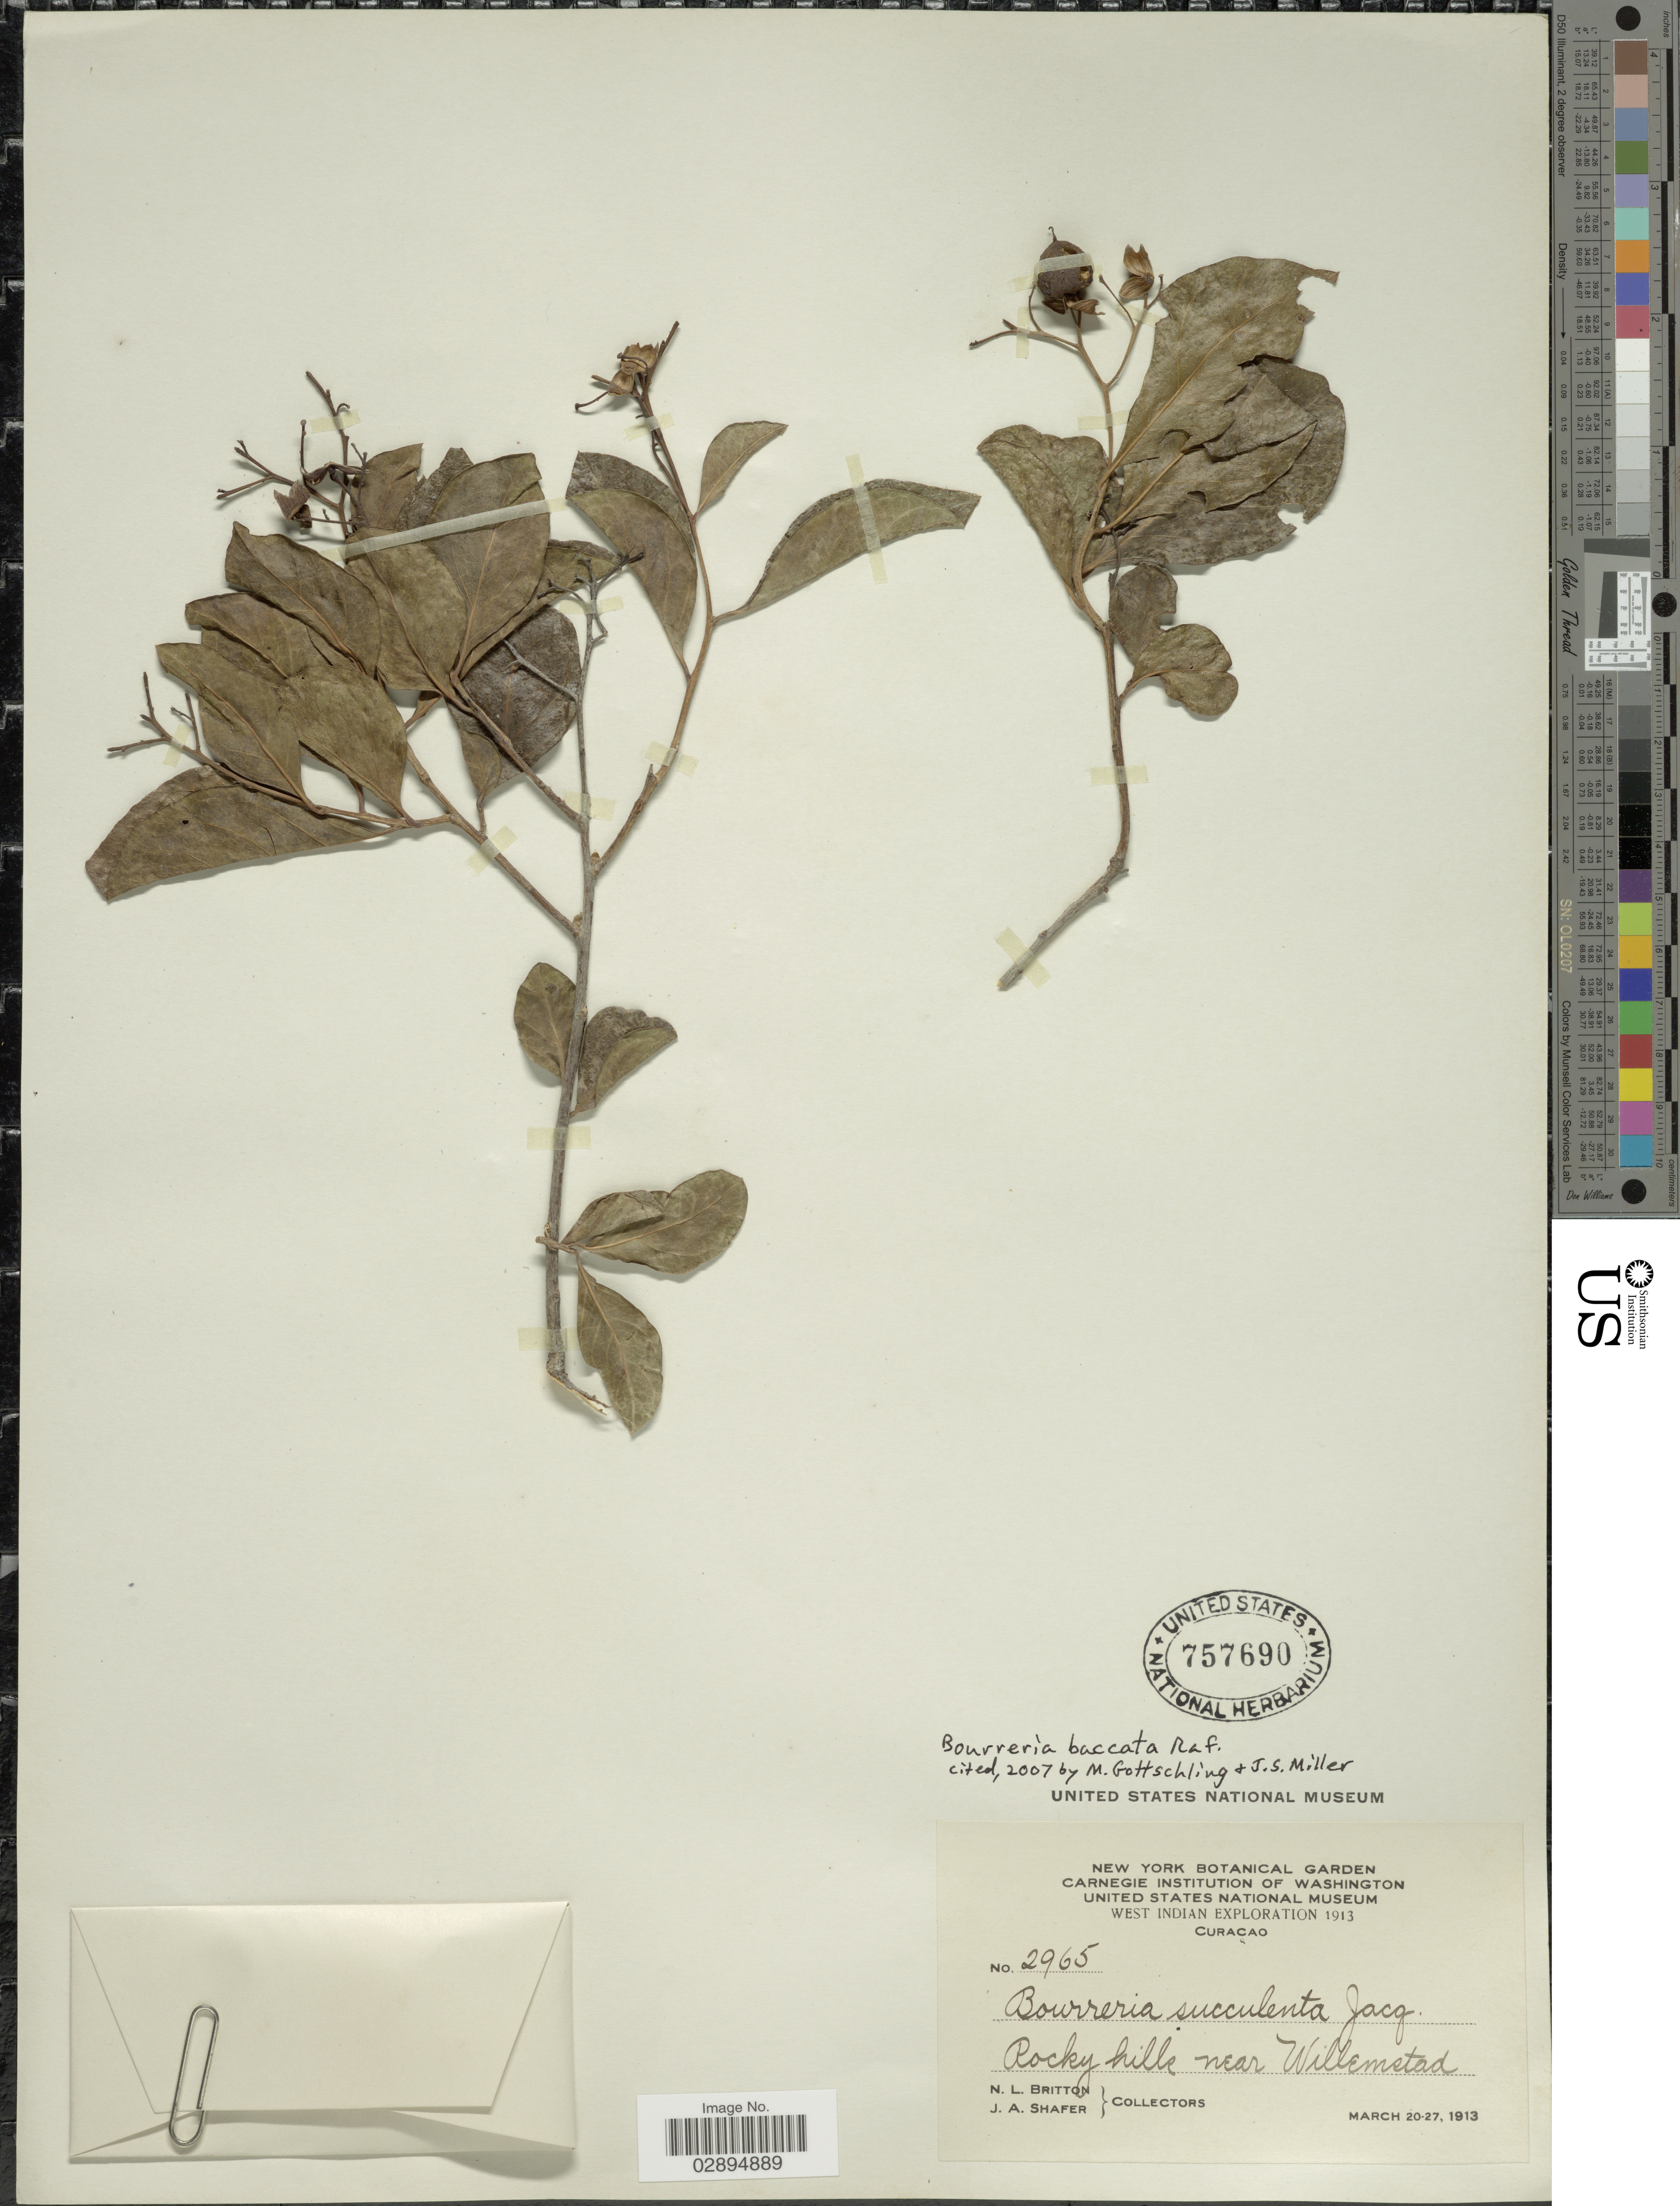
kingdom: Plantae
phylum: Tracheophyta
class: Magnoliopsida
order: Boraginales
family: Ehretiaceae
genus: Bourreria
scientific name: Bourreria baccata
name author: Raf.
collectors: N. Britton & J. A. Shafer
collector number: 2965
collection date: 1913-03-20/1913-03-27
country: Curaçao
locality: Rocky hills near Willemstad.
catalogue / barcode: US 757690